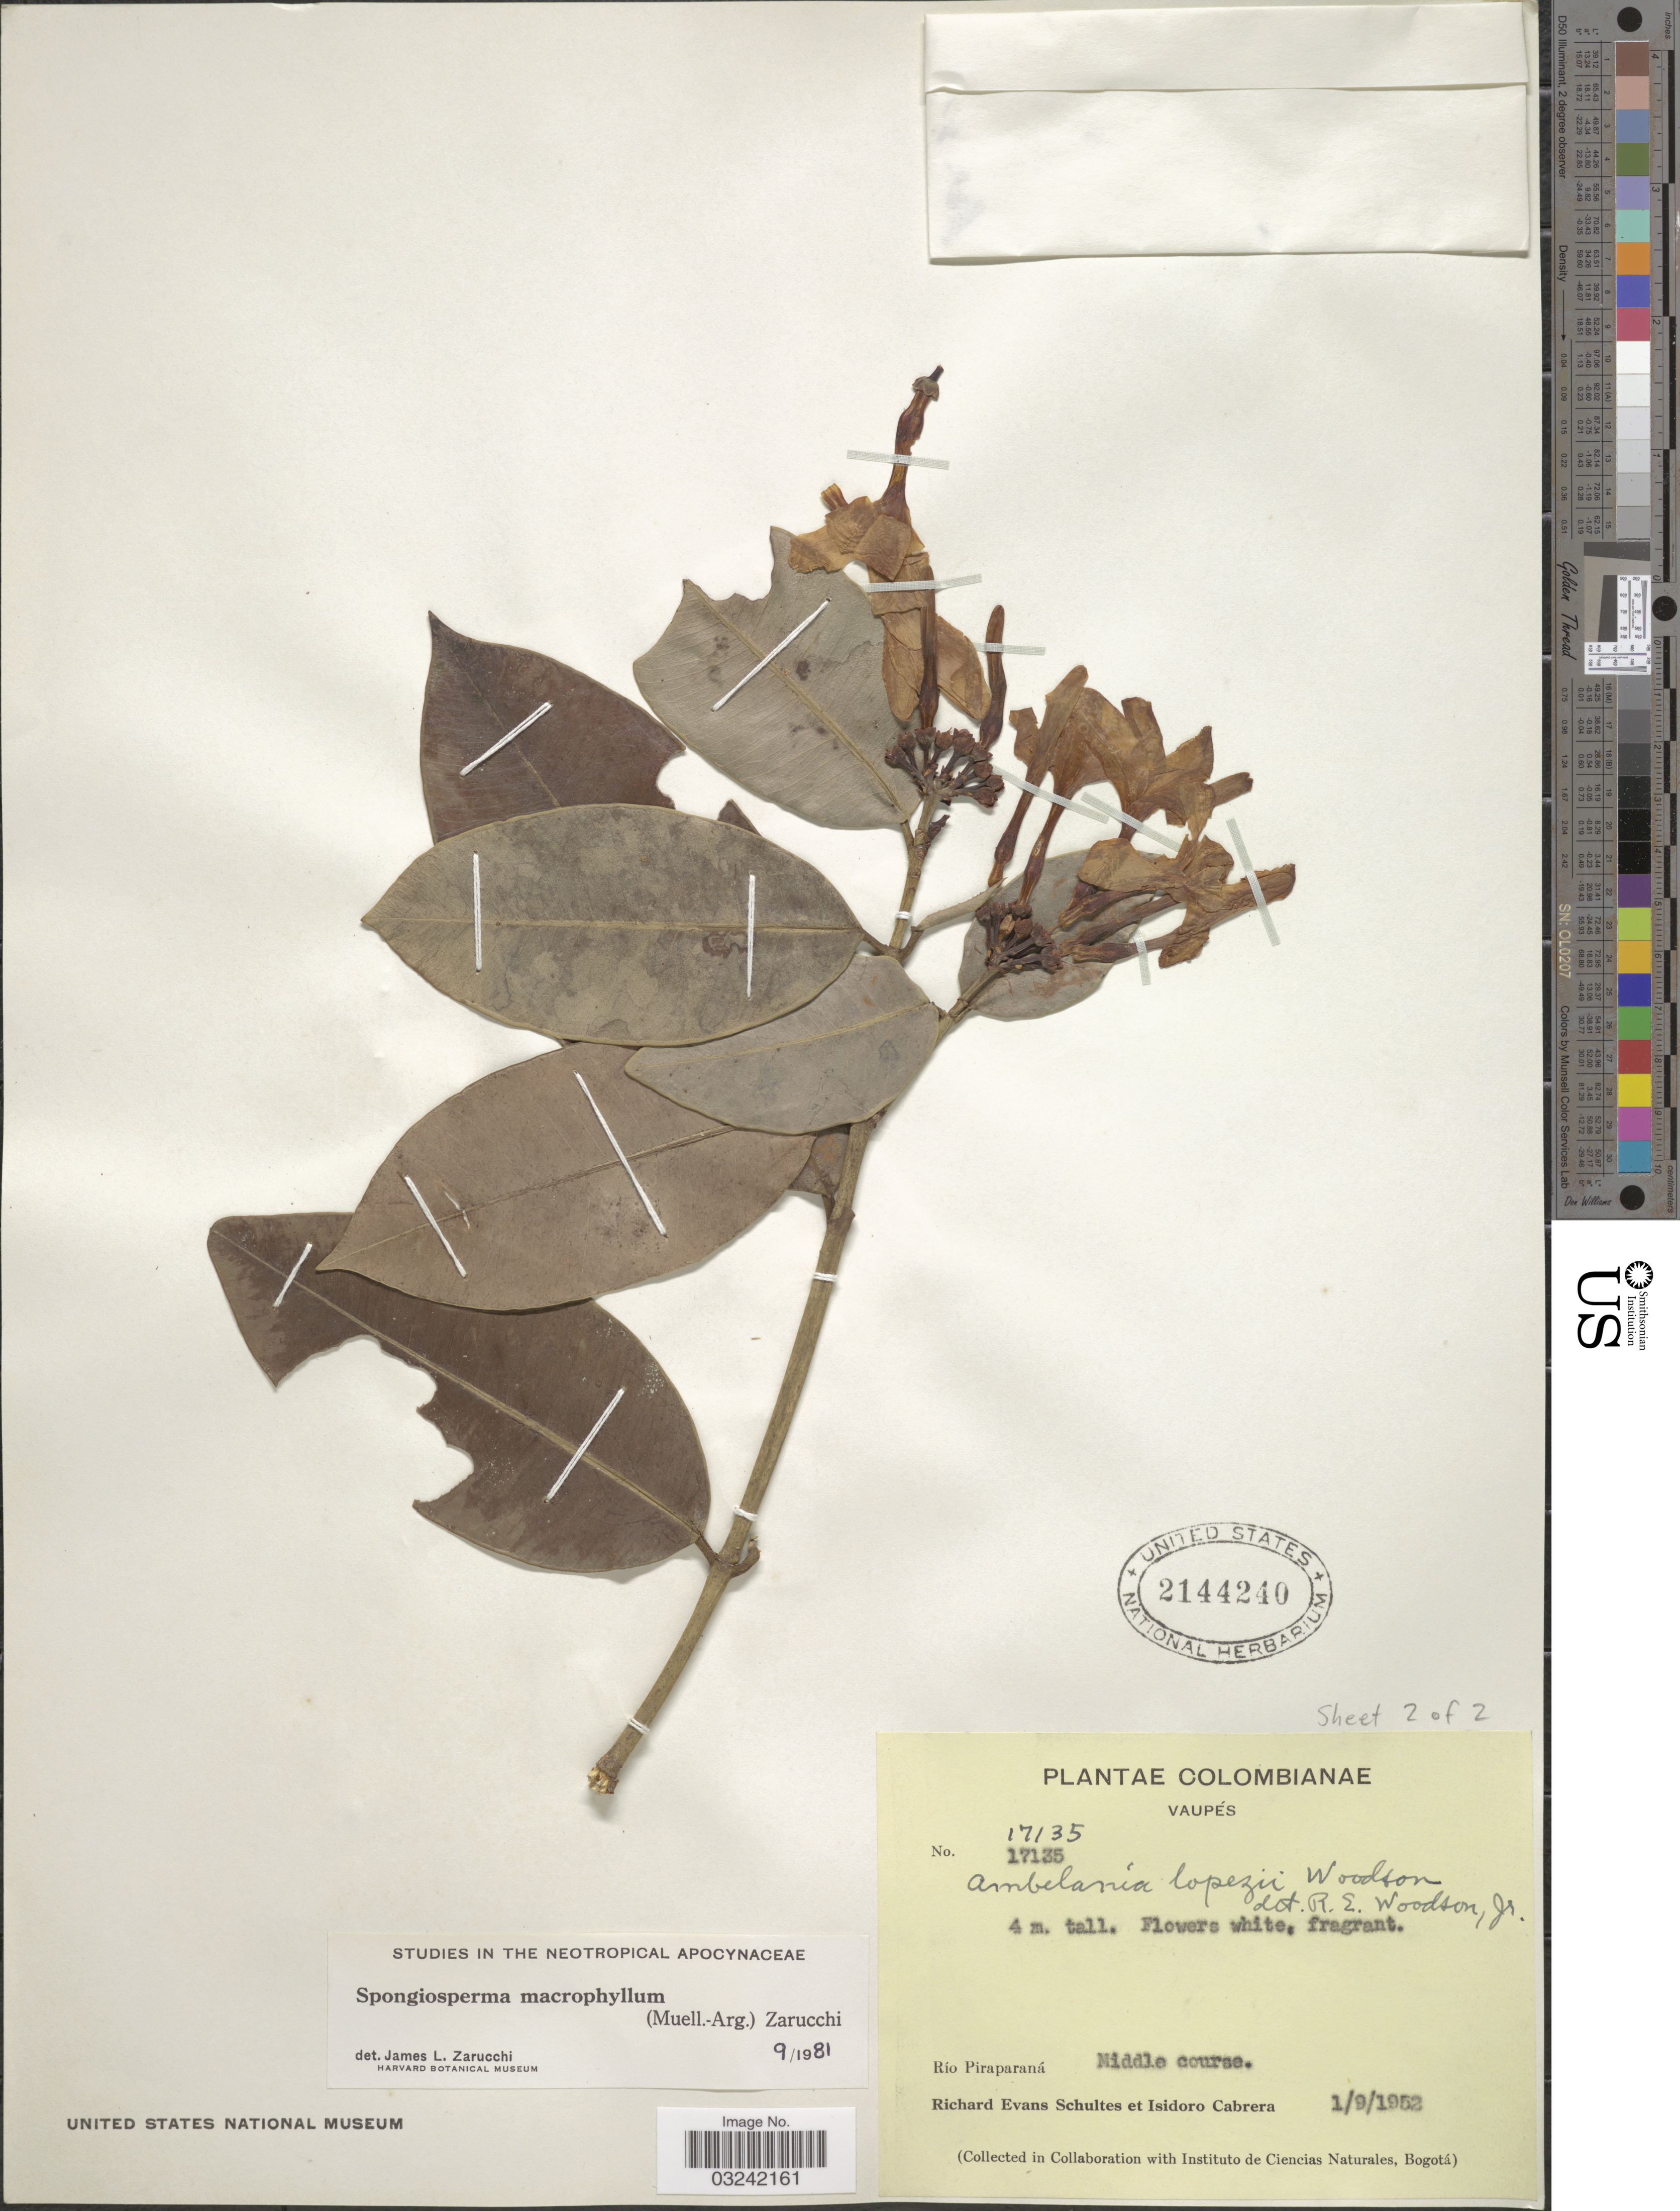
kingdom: Plantae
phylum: Tracheophyta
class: Magnoliopsida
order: Gentianales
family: Apocynaceae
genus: Spongiosperma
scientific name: Spongiosperma macrophyllum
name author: (Müll. Arg.) Zarucchi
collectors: R. E. Schultes & I. Cabrera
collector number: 17135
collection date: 1952-09-01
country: Colombia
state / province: Vaupés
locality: Río Piraparaná Middle course.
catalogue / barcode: US 2144240